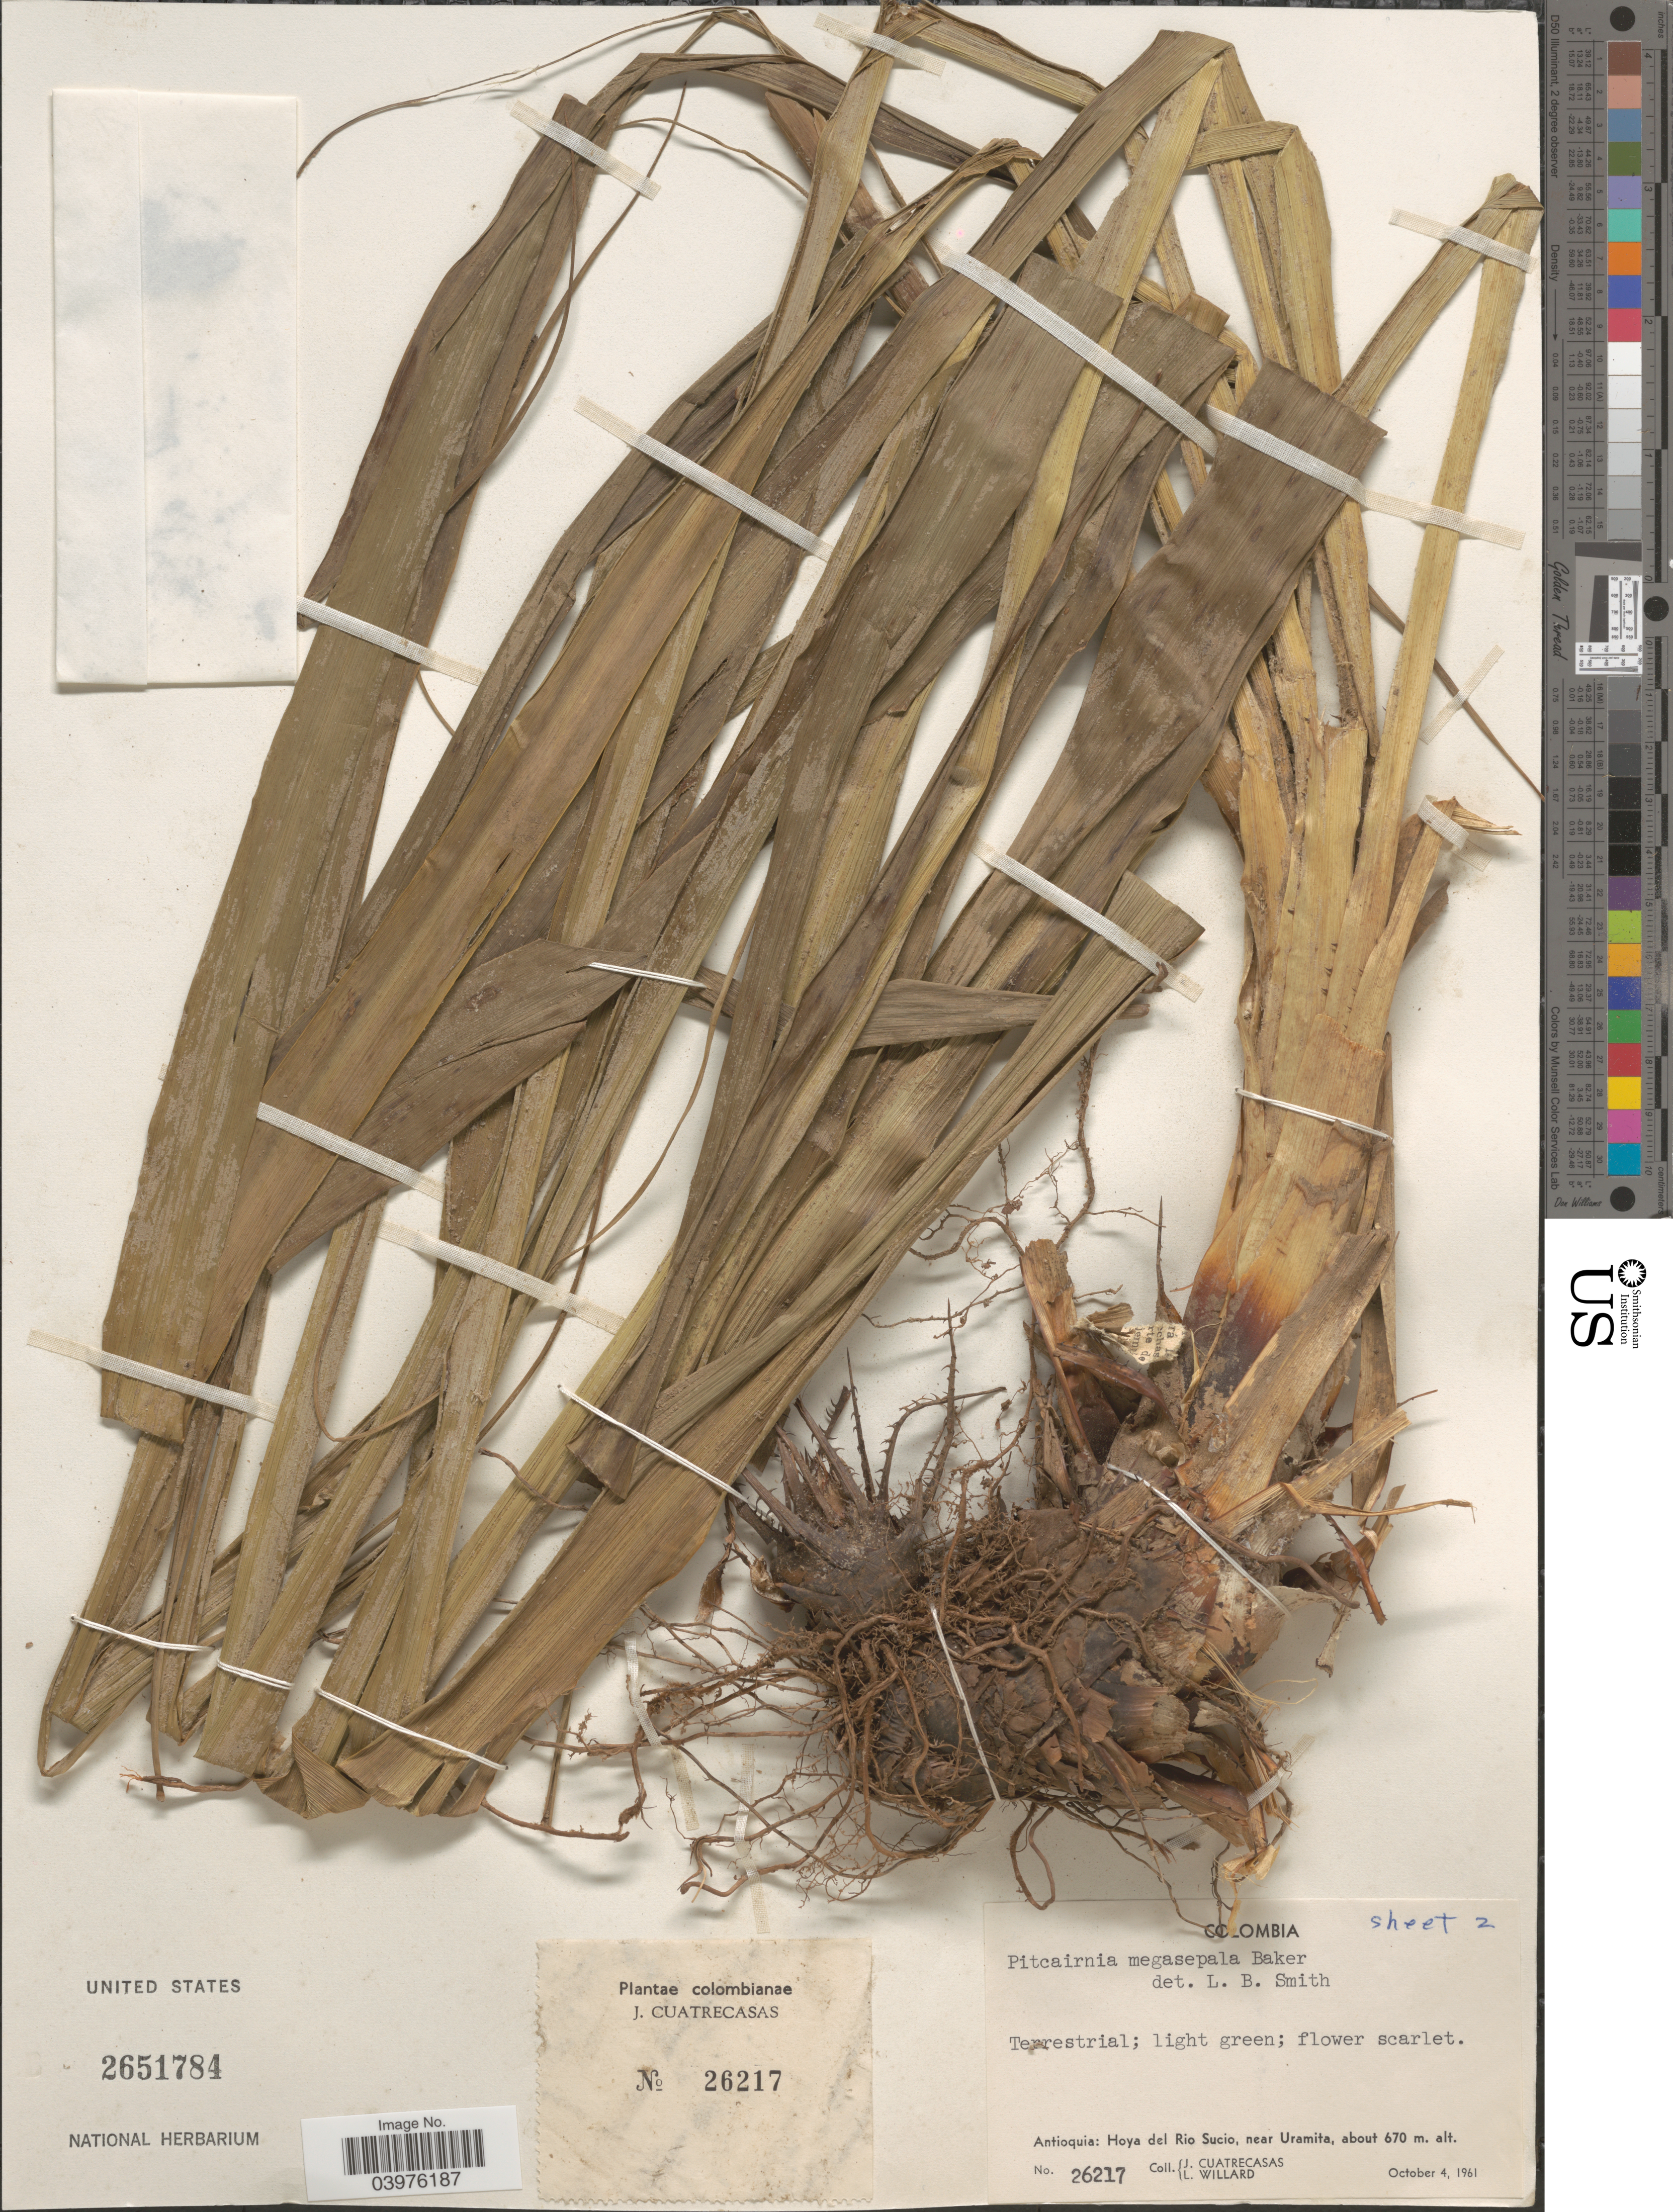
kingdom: Plantae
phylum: Tracheophyta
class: Liliopsida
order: Poales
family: Bromeliaceae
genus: Pitcairnia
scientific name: Pitcairnia megasepala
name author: Baker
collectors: J. Cuatrecasas & L. Willard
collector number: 26217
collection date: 1961-10-04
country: Colombia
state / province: Antioquia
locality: Hoya del Rio Sucio, near Uramita.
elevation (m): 670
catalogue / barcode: US 2651784